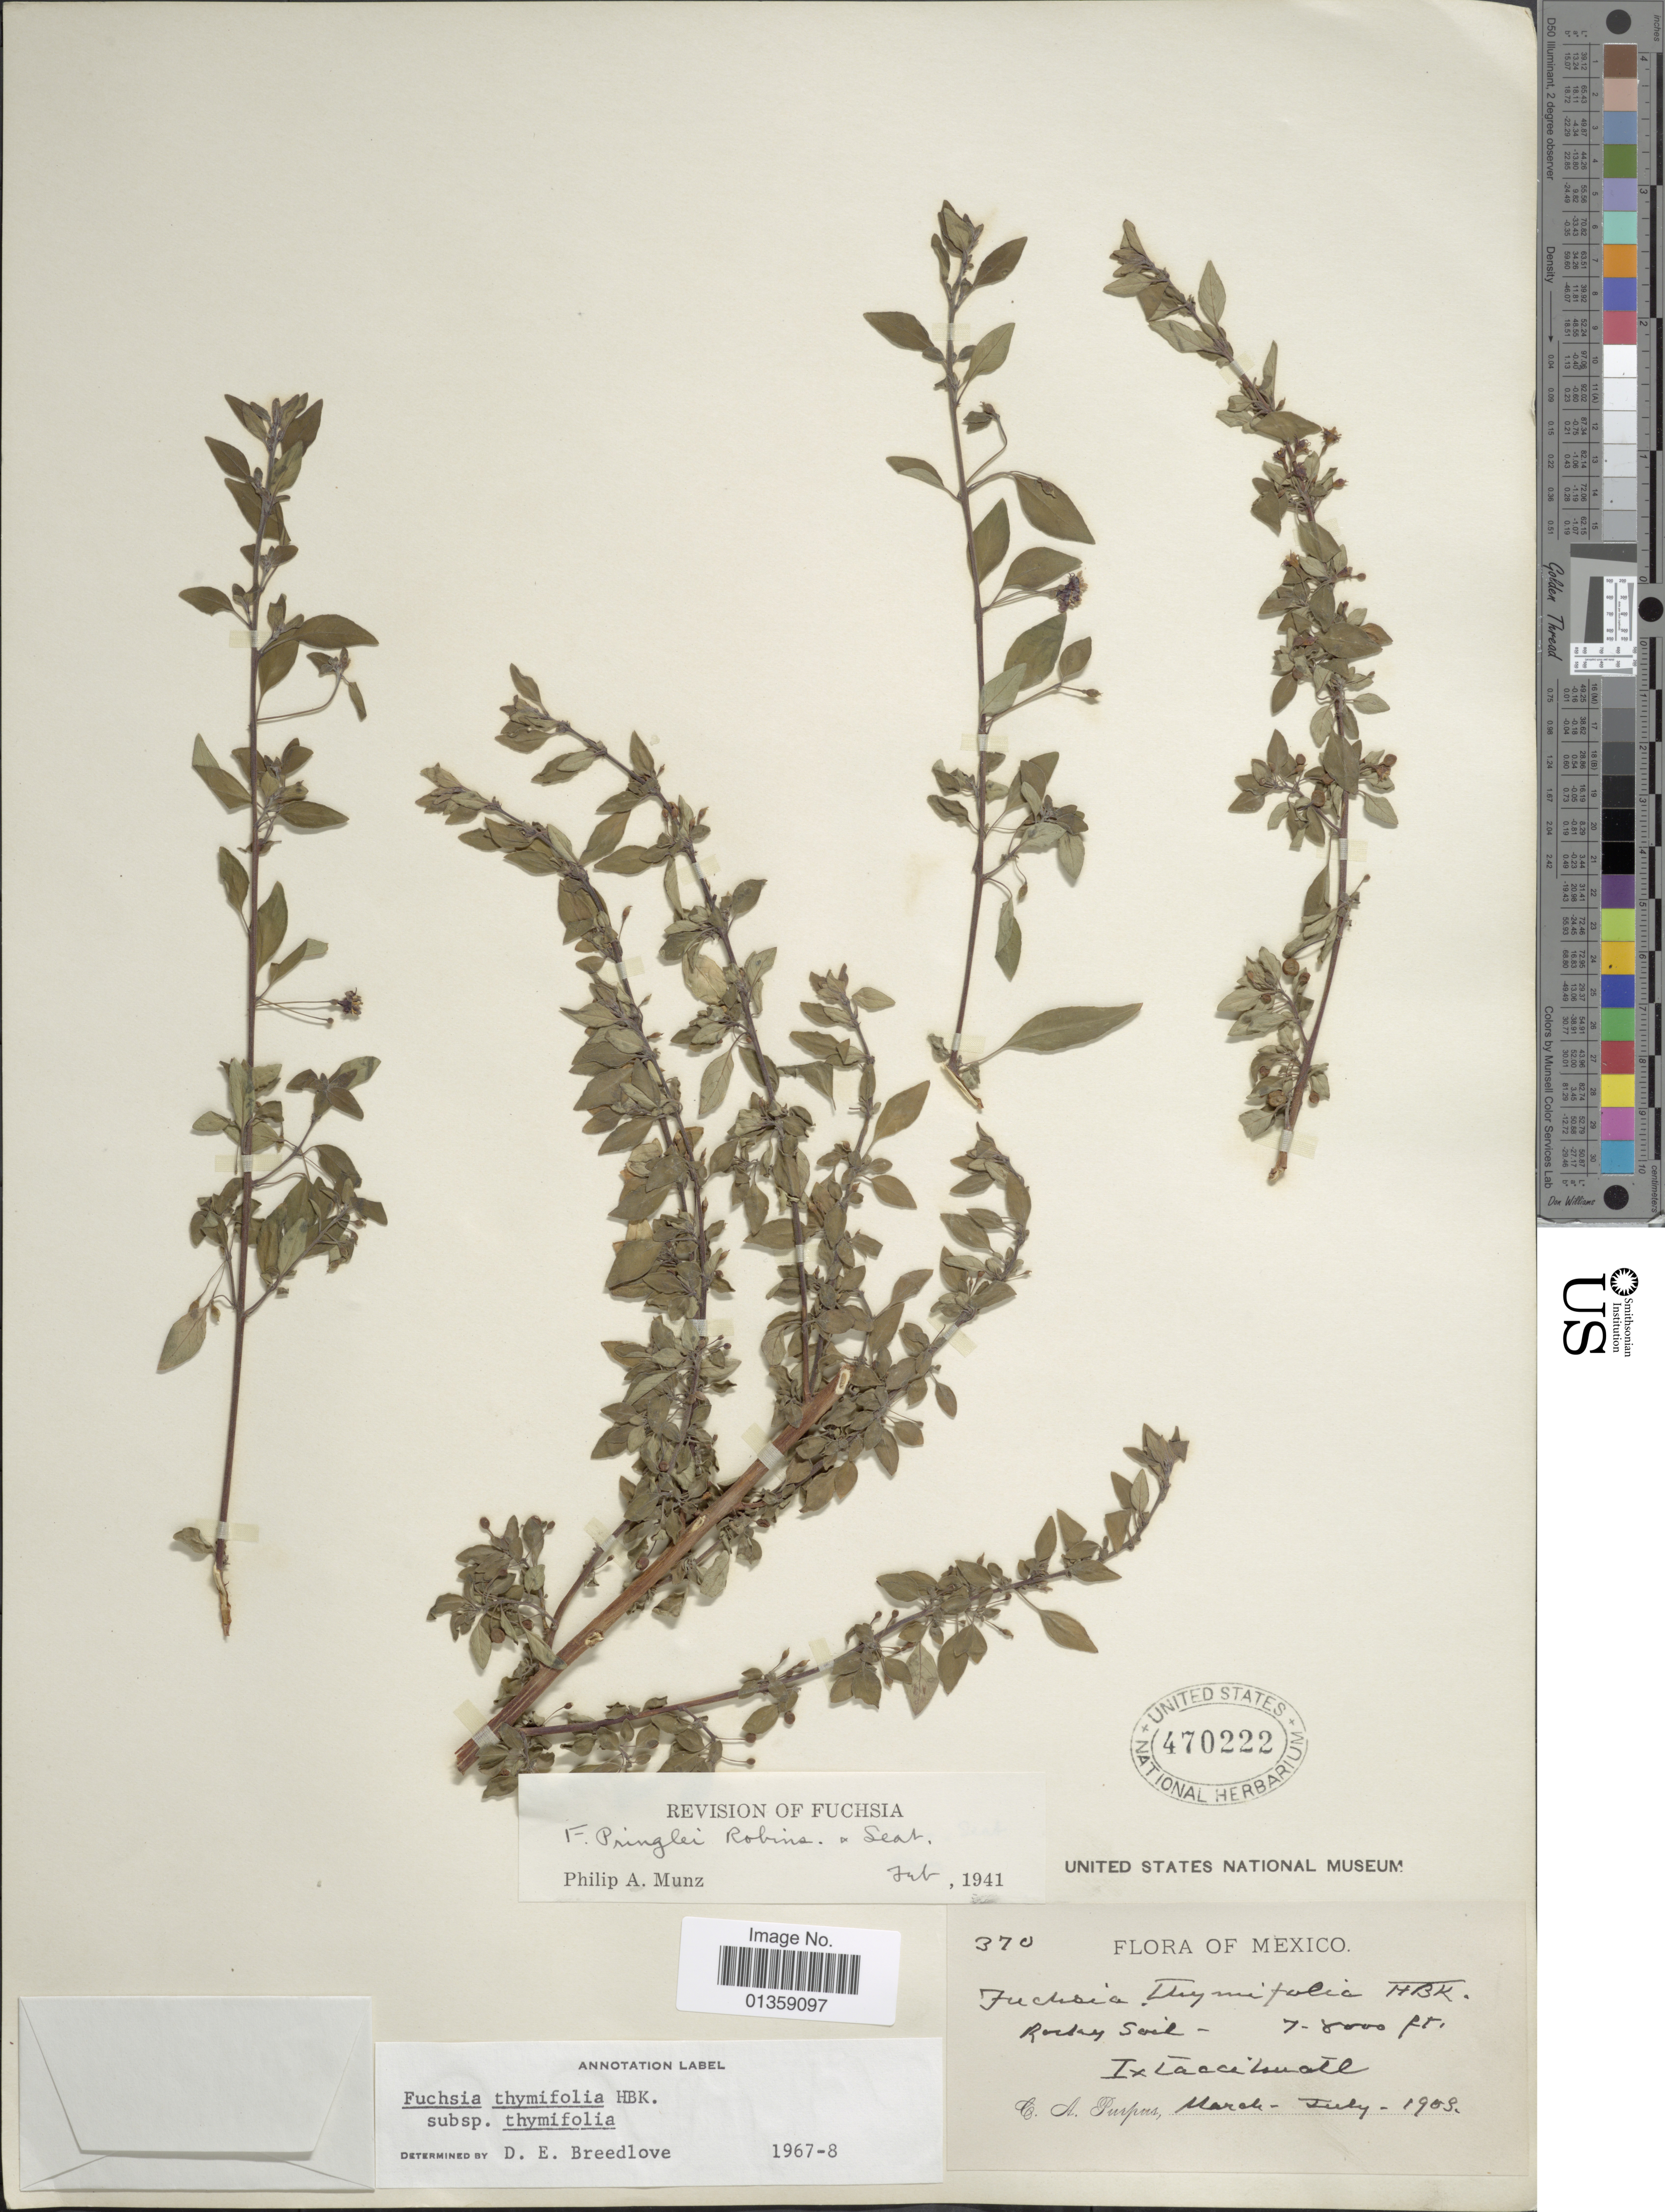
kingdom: Plantae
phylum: Tracheophyta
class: Magnoliopsida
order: Myrtales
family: Onagraceae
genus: Fuchsia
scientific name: Fuchsia thymifolia subsp. thymifolia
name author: Kunth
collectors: C. A. Purpus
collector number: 370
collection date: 1908-03/1908-07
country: Mexico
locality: Iztaccihuatl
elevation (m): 2377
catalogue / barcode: US 470222